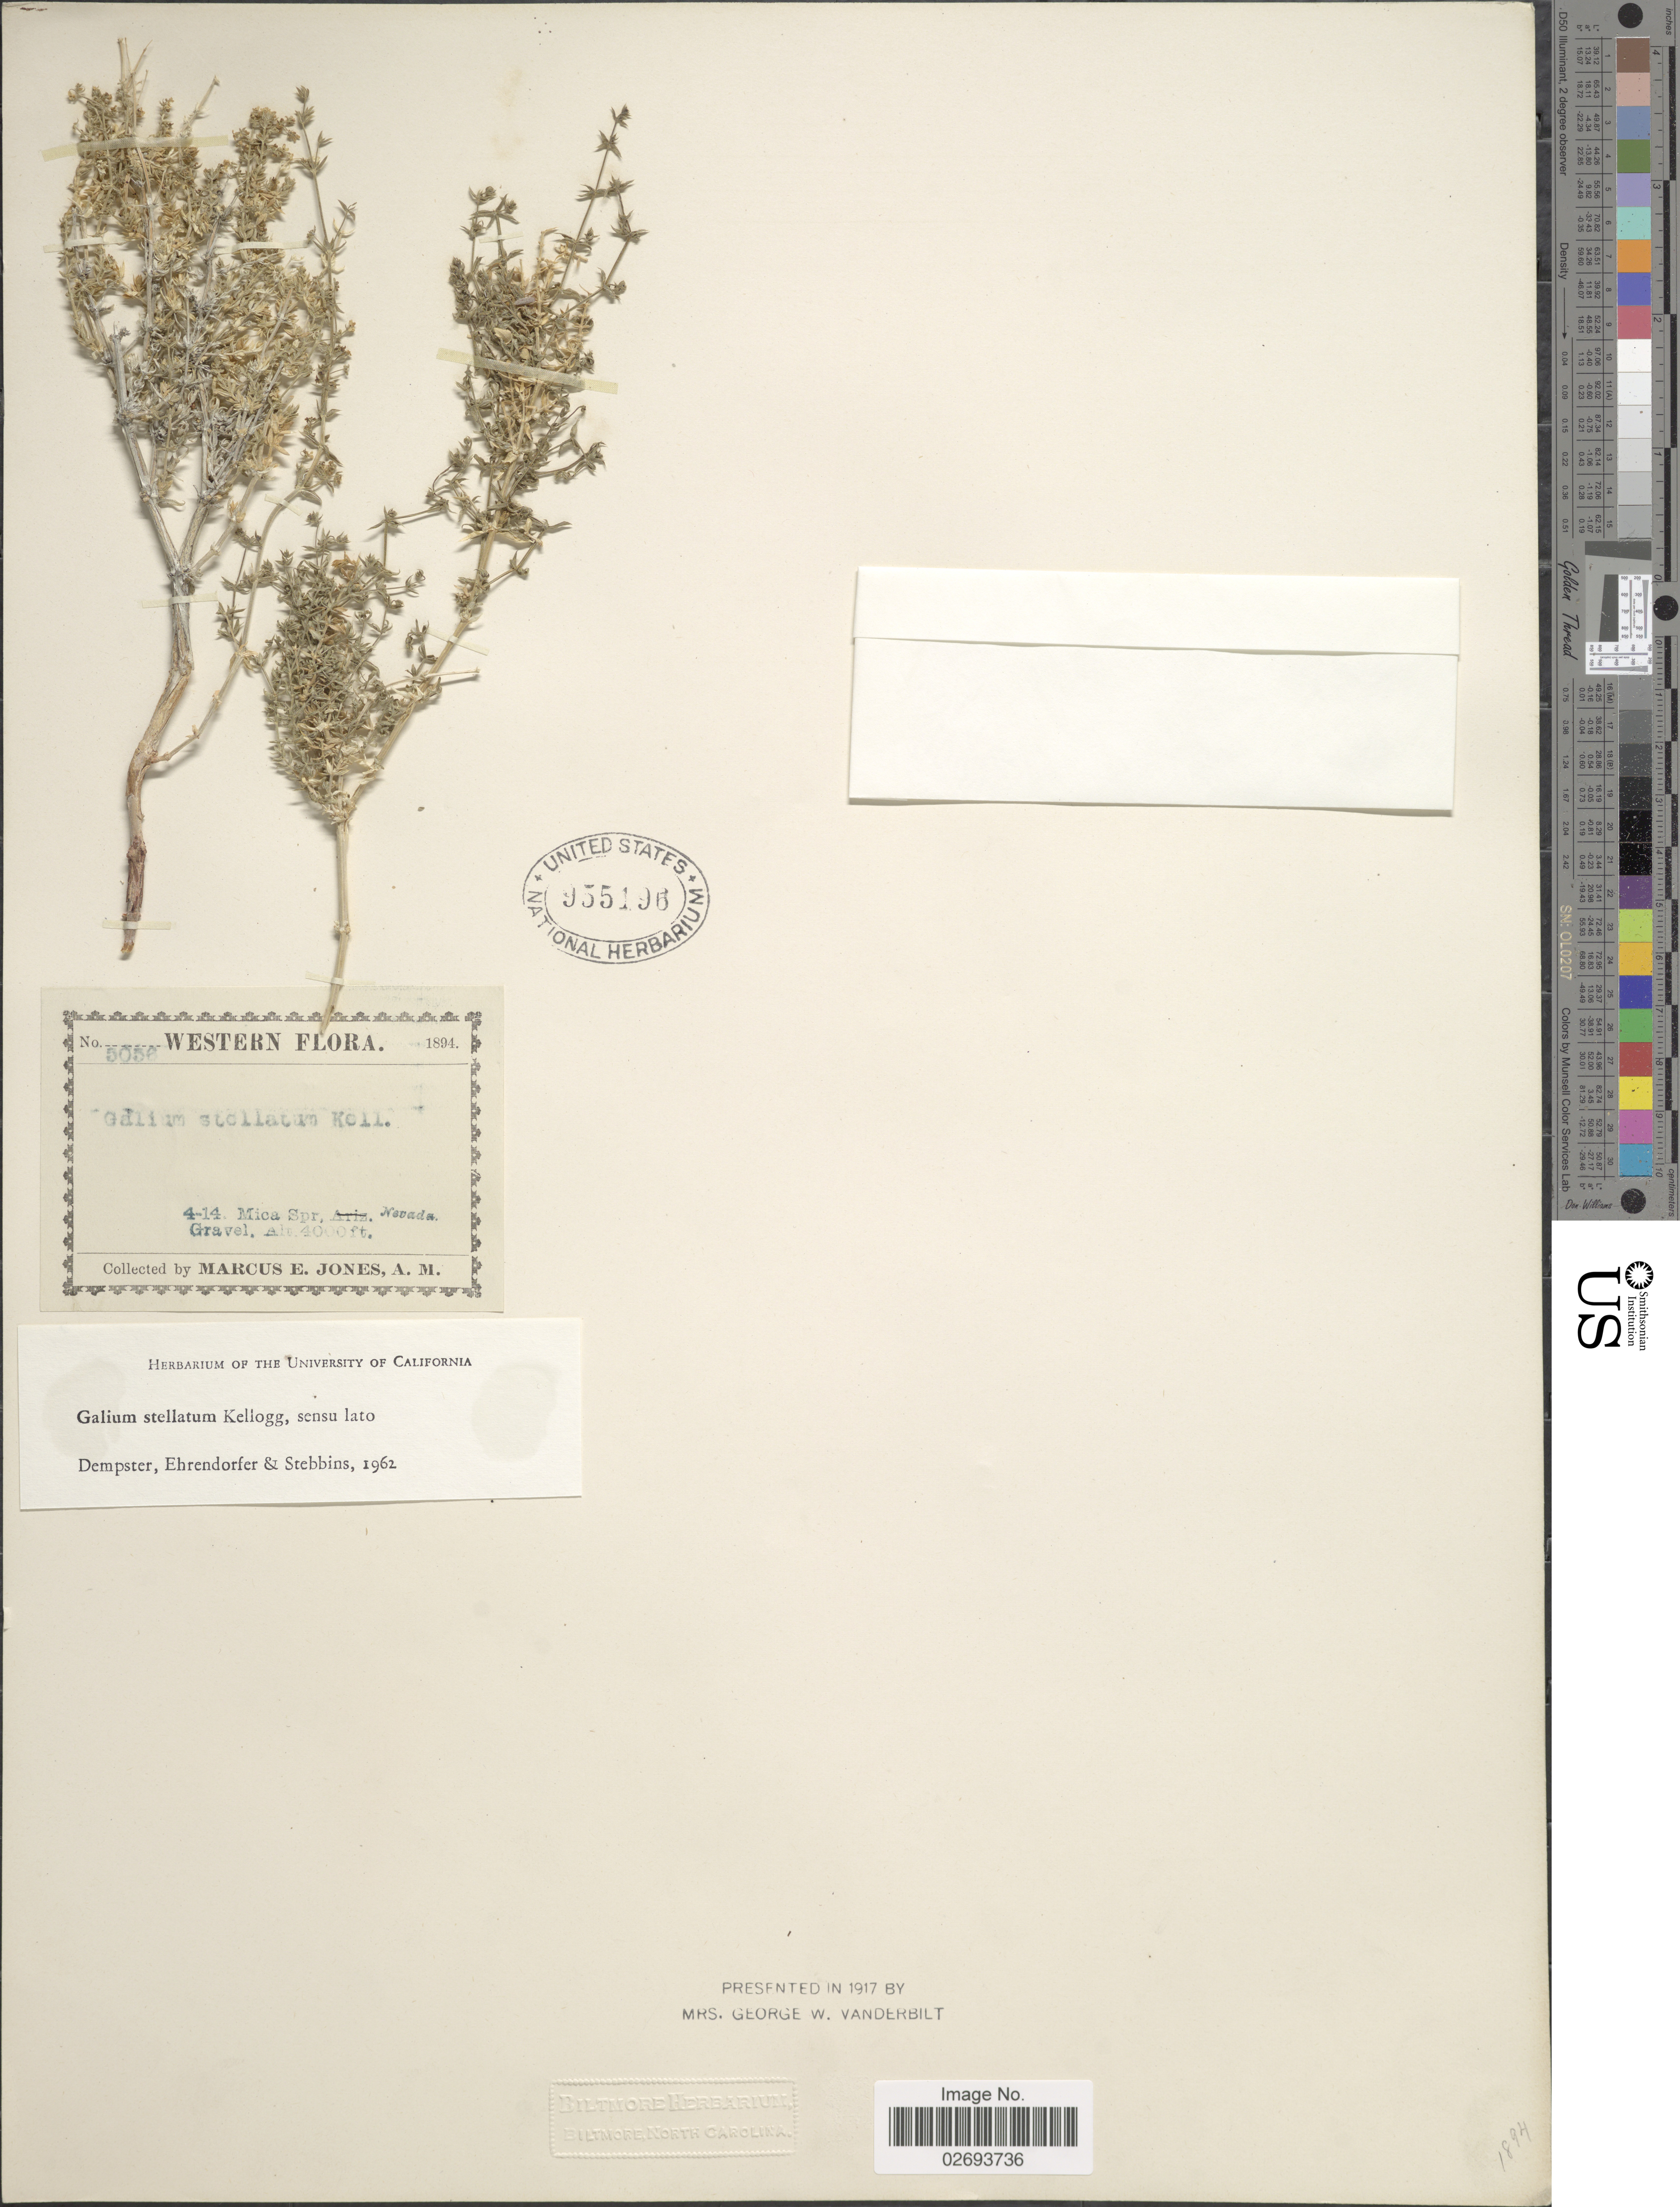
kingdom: Plantae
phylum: Tracheophyta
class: Magnoliopsida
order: Gentianales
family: Rubiaceae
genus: Galium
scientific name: Galium stellatum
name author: Kellogg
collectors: M. E. Jones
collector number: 5056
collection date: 1894-04-14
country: United States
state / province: Nevada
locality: Western, Mica Spr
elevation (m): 1219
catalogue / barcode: US 955196